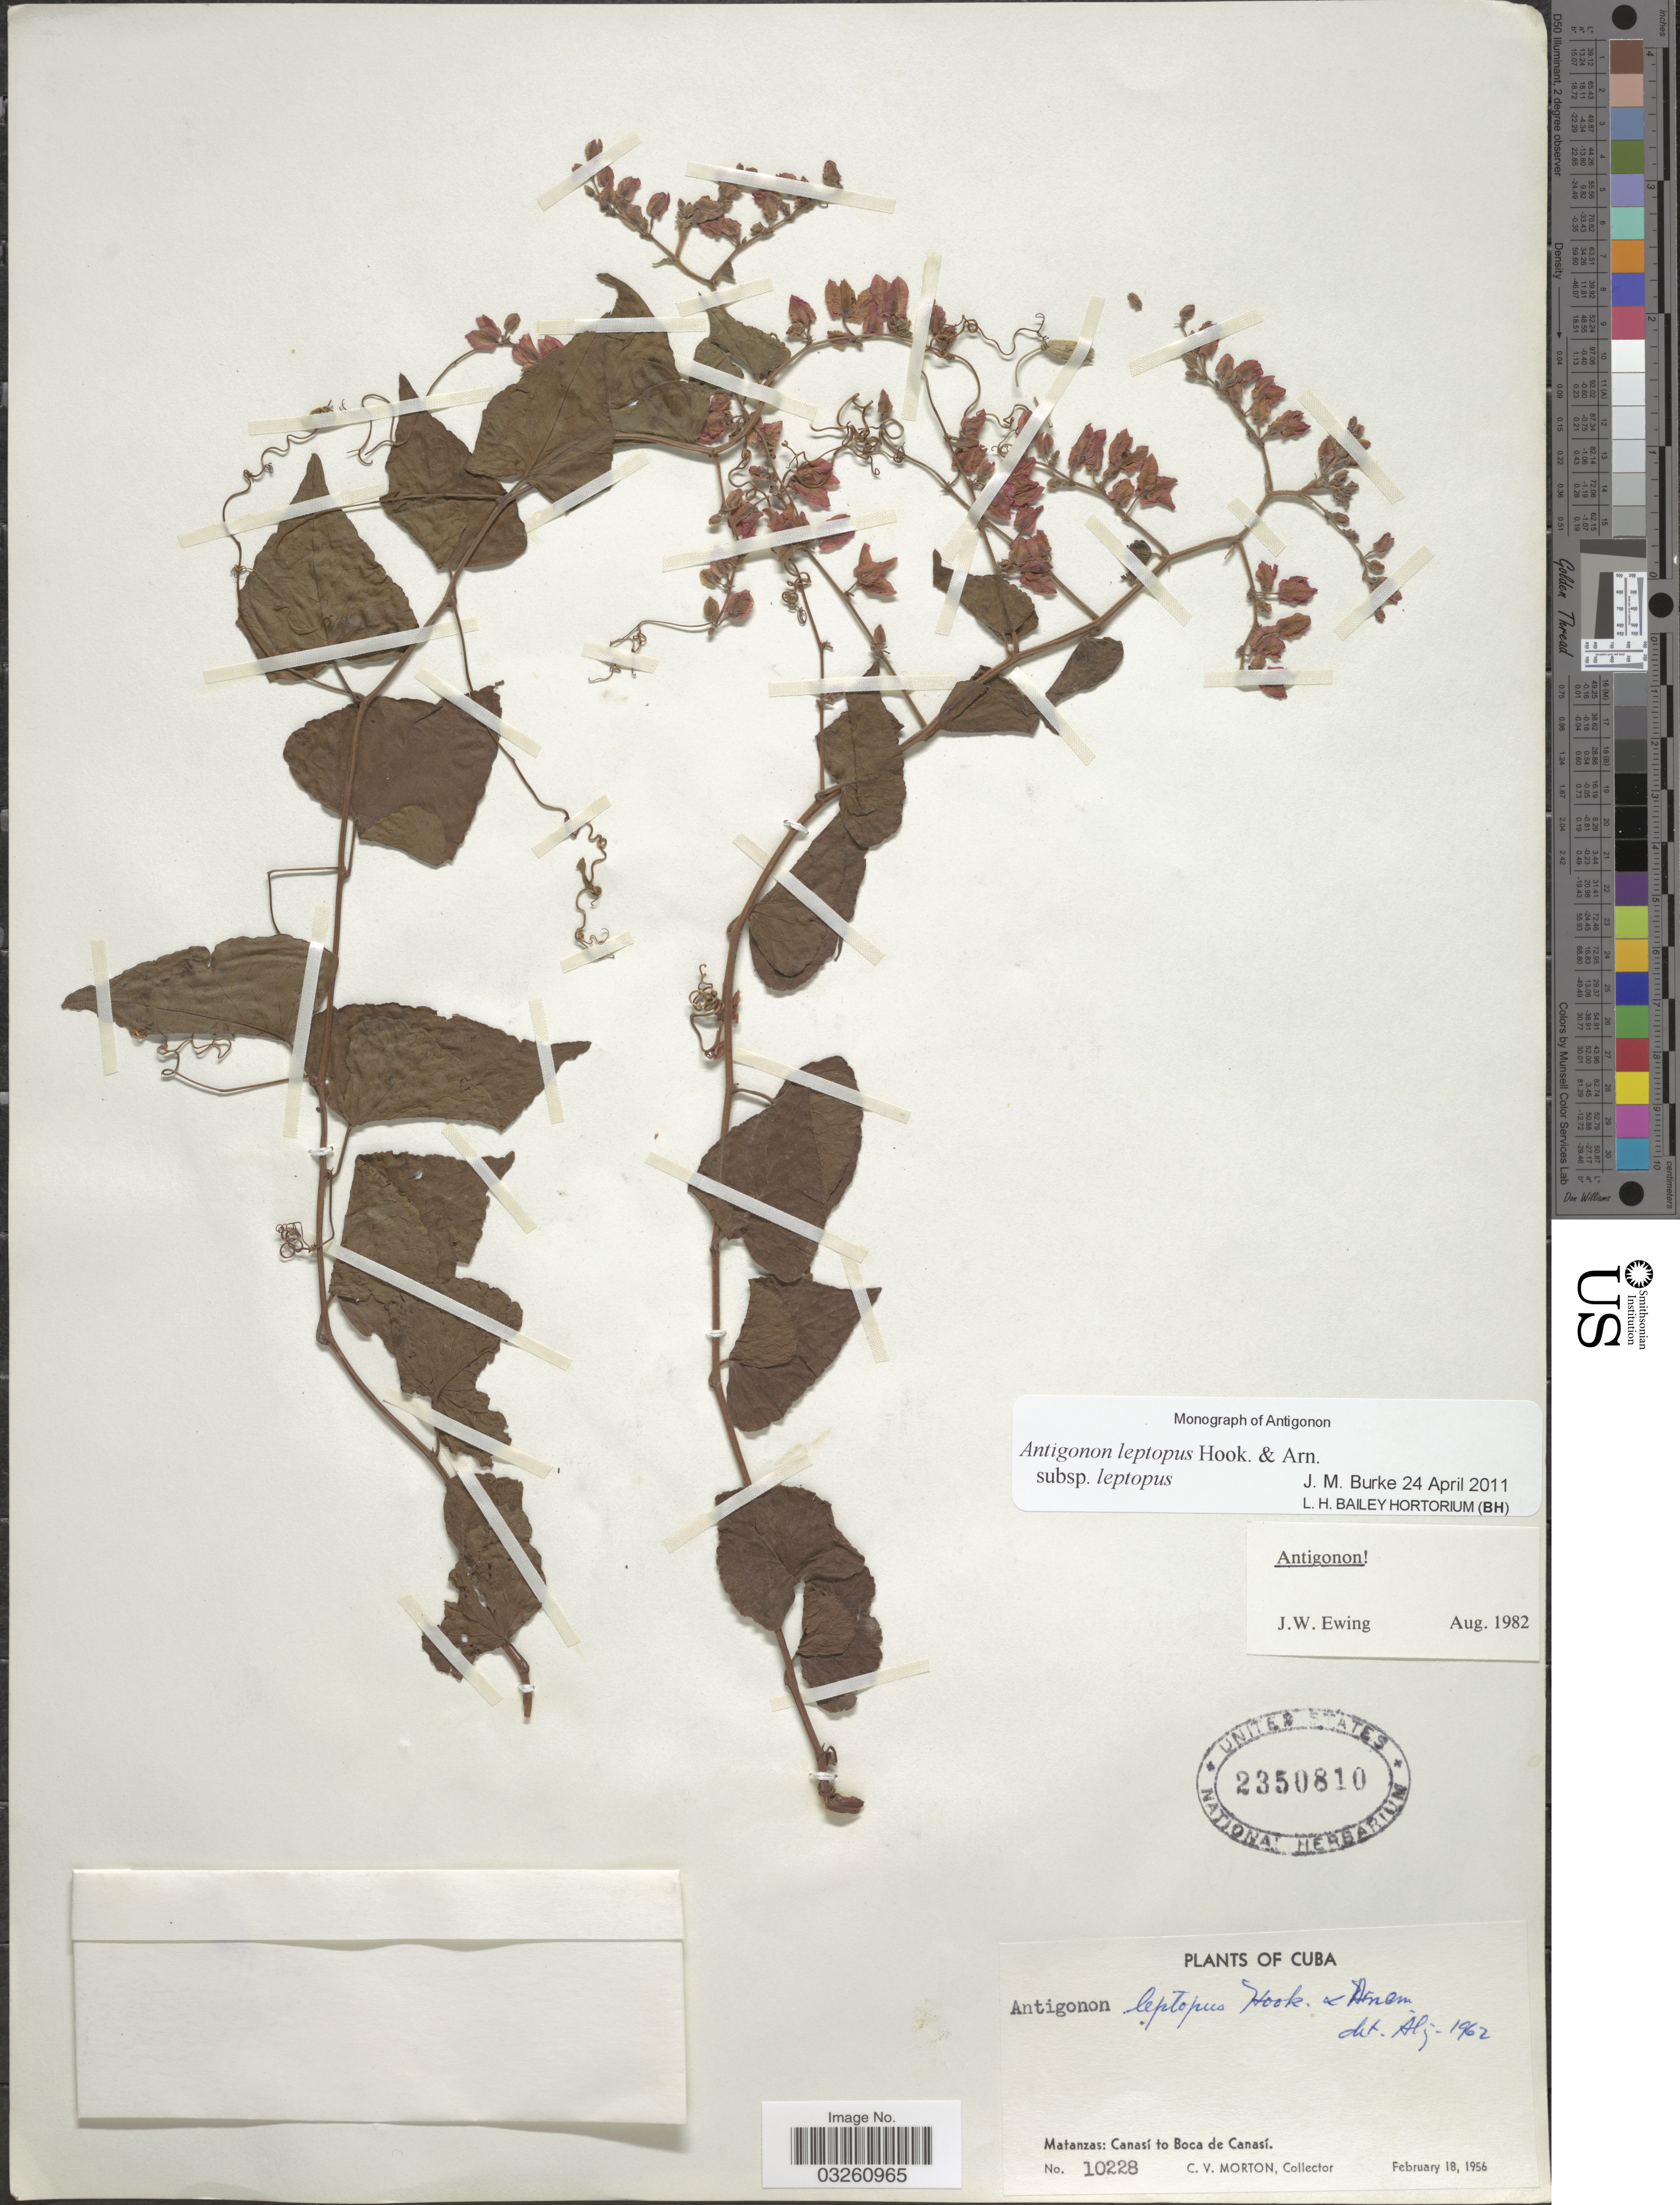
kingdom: Plantae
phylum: Tracheophyta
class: Magnoliopsida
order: Caryophyllales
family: Polygonaceae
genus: Antigonon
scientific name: Antigonon leptopus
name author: Hook. & Arn.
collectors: C. V. Morton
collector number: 10228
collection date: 1956-02-18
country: Cuba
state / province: Matanzas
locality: Canasí to Boca de Canasí.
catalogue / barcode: US 2350810